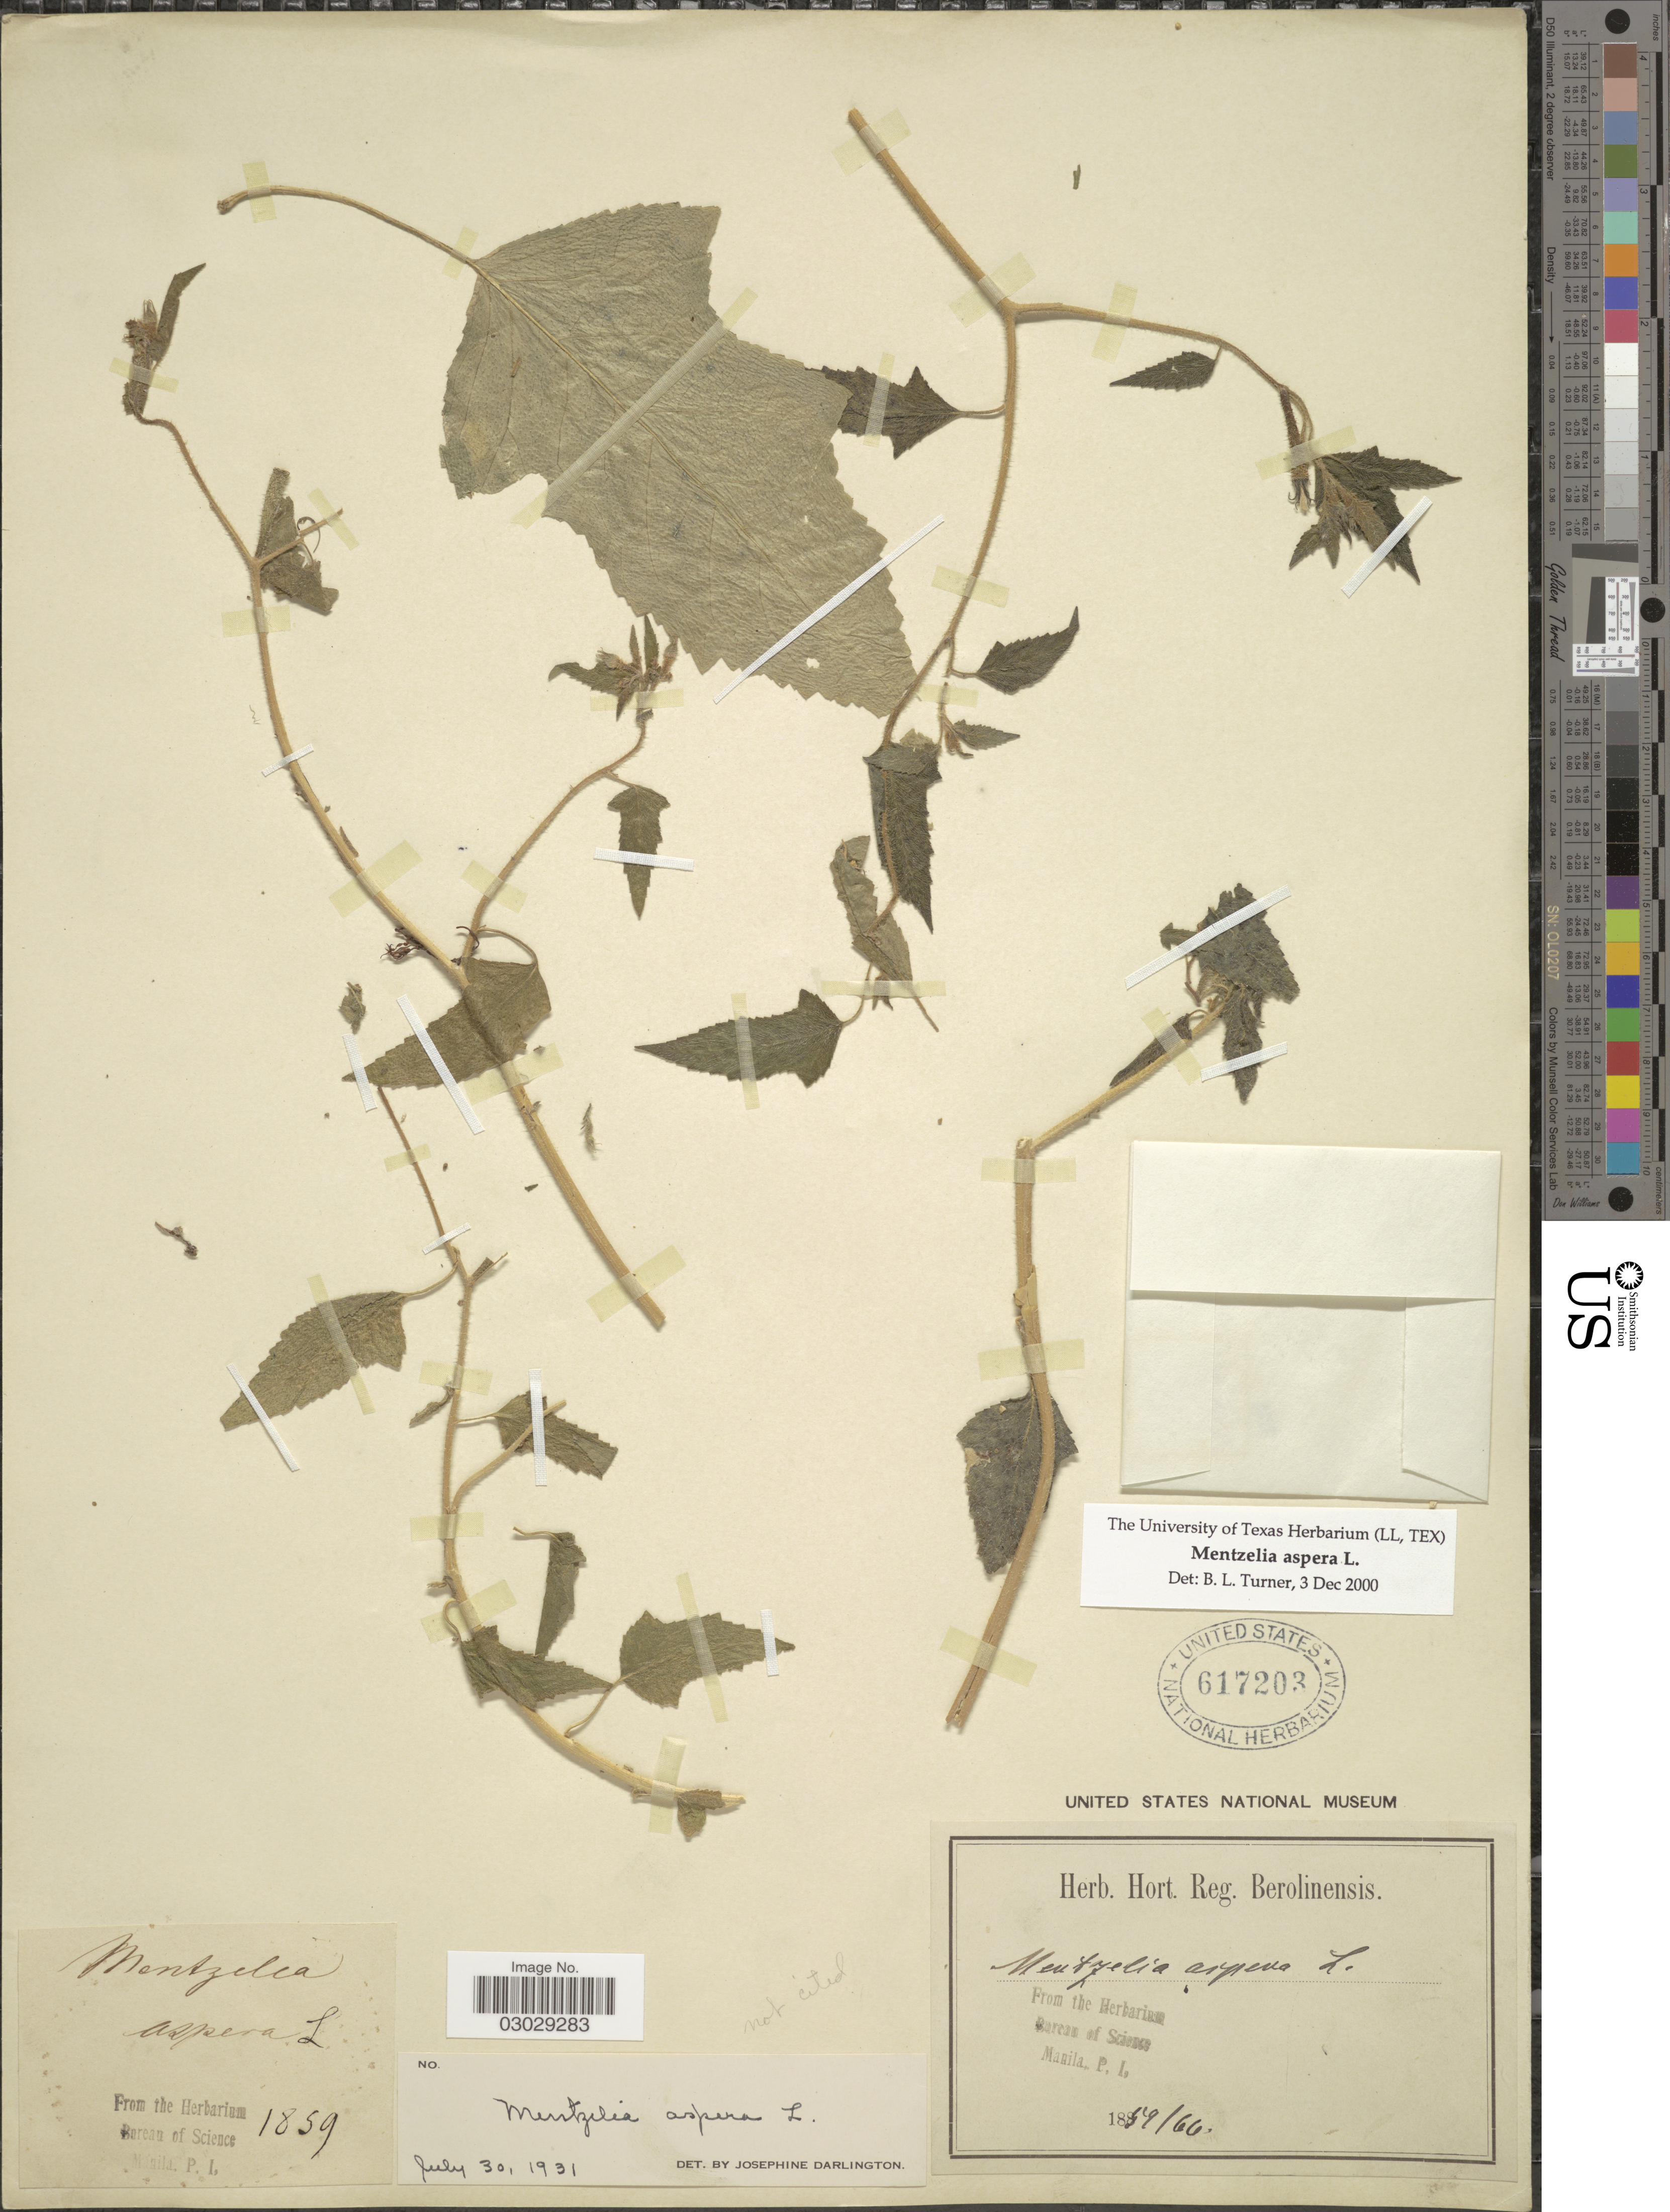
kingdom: Plantae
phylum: Tracheophyta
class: Magnoliopsida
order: Cornales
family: Loasaceae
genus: Mentzelia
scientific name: Mentzelia aspera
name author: L.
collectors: Ex herb. Hort. Reg. Berolinensis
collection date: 1859/1866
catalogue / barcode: US 617203